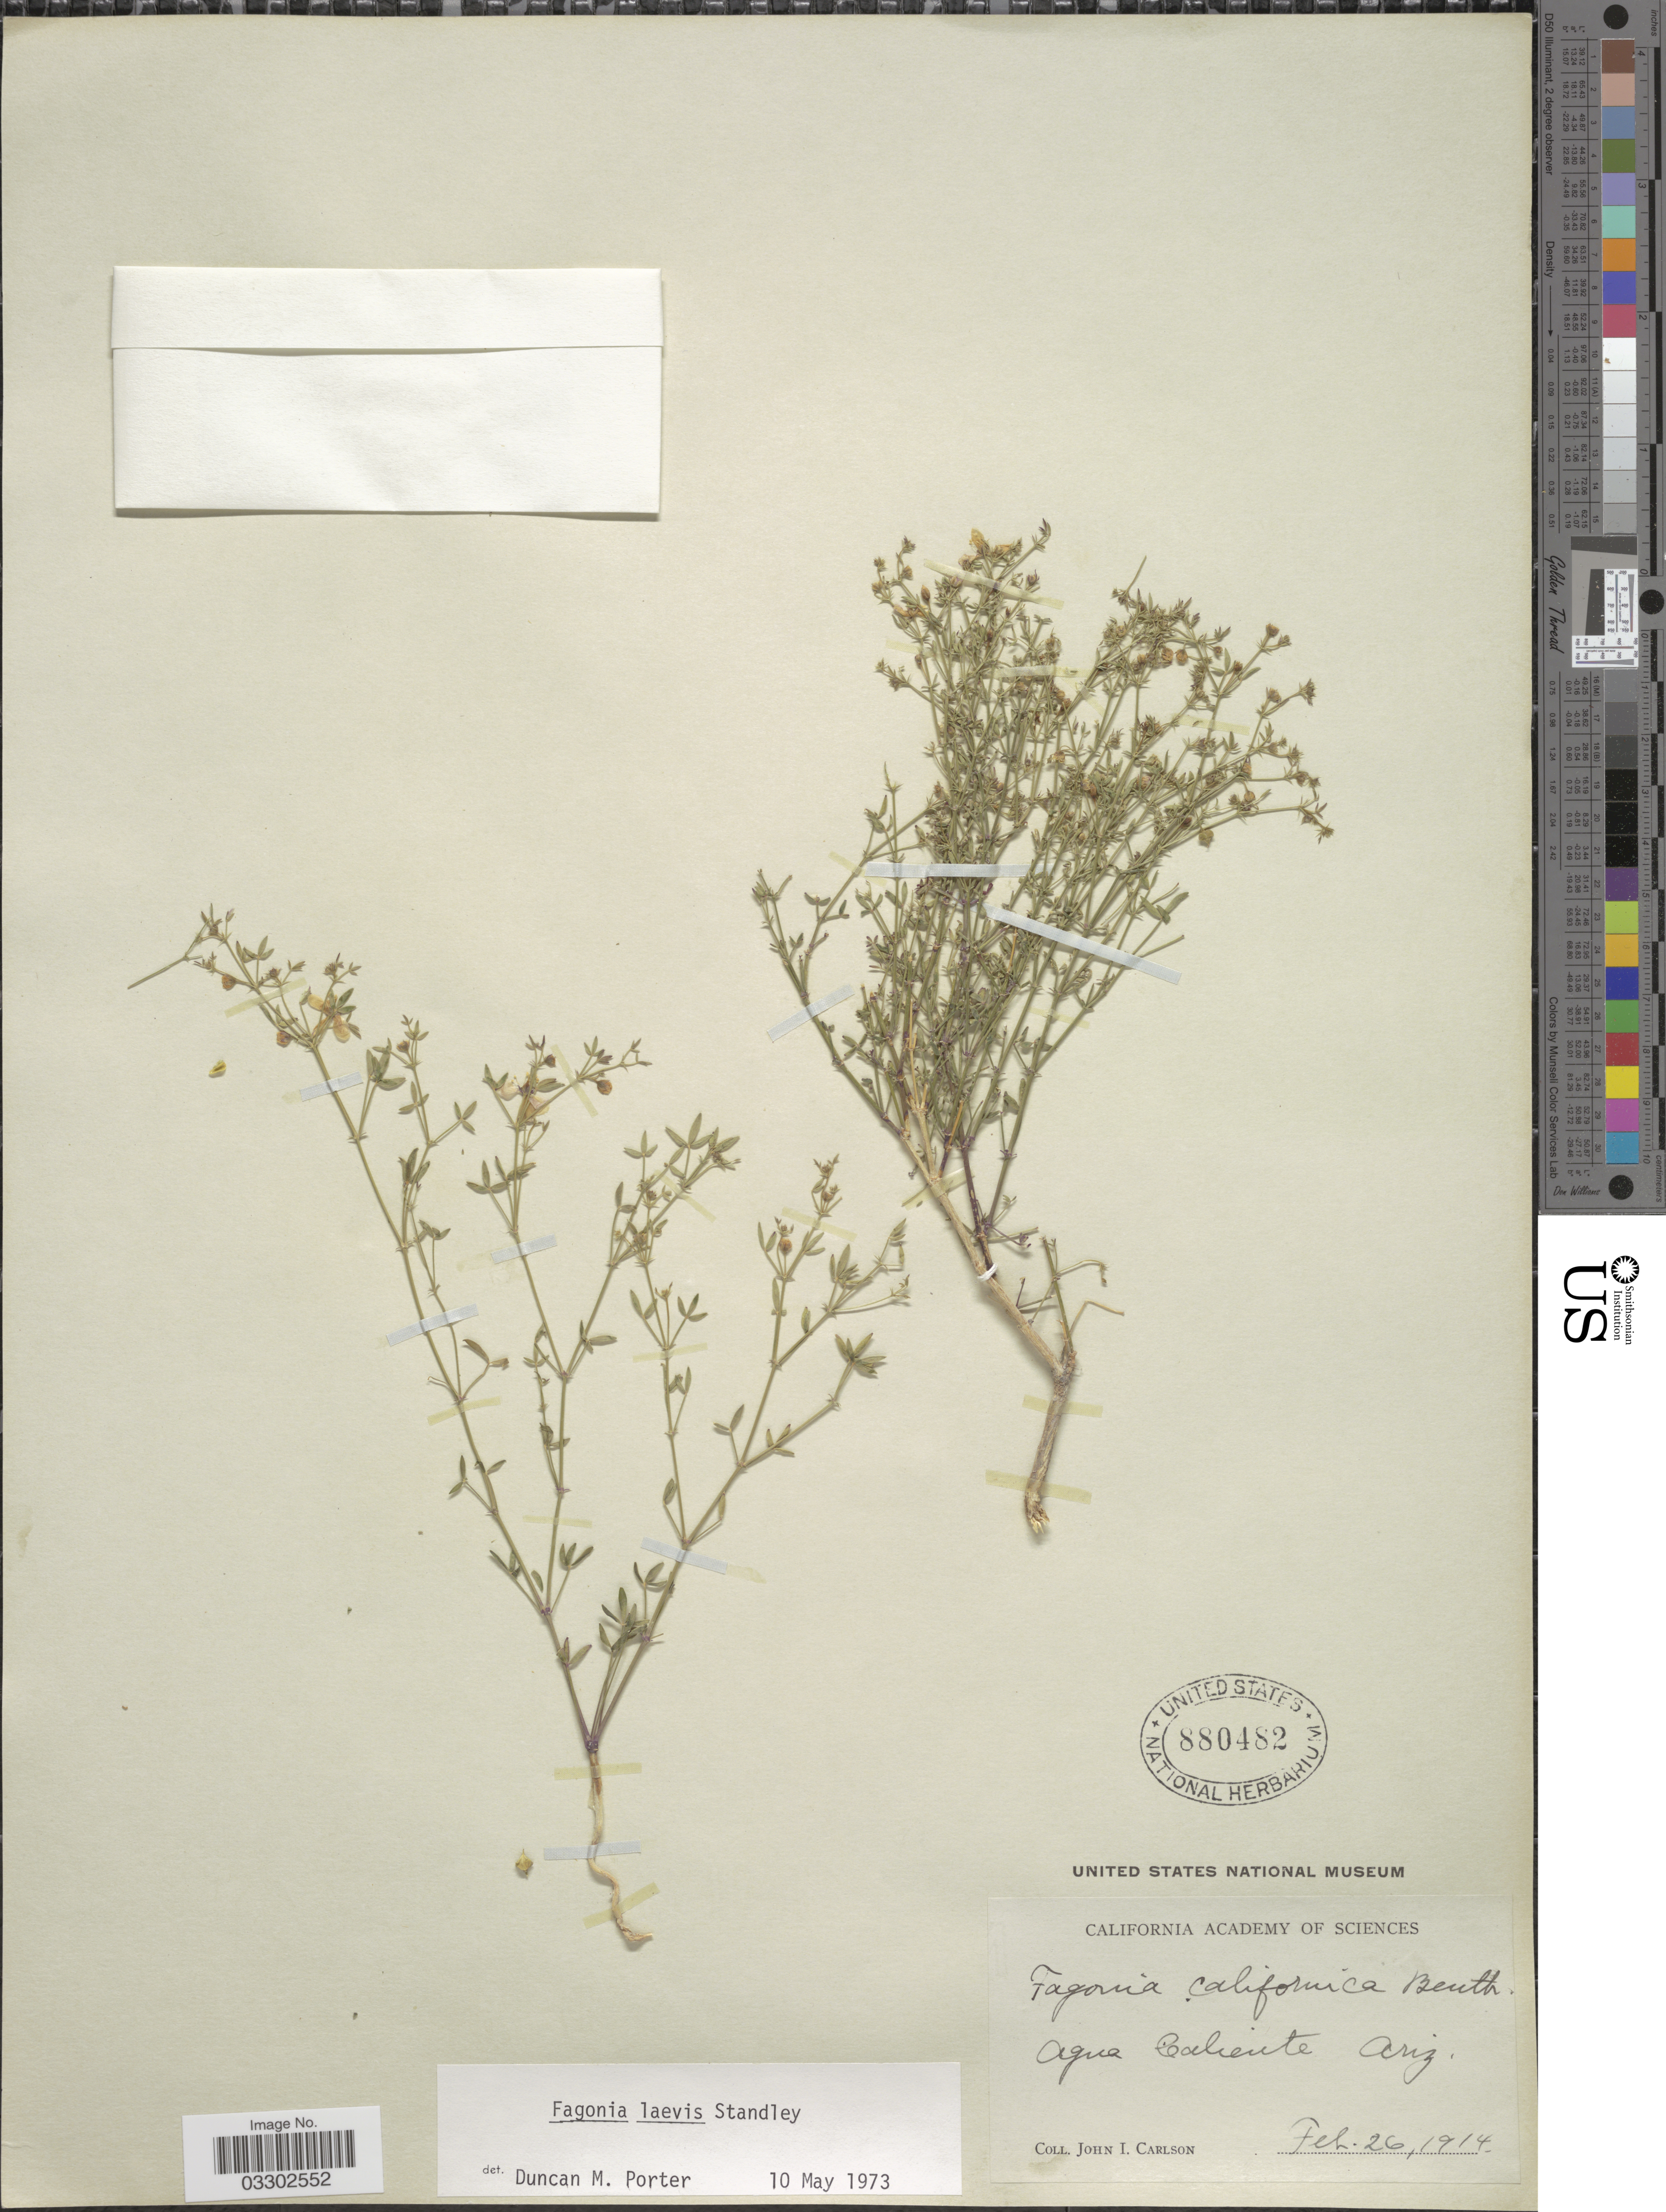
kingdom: Plantae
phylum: Tracheophyta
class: Magnoliopsida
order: Zygophyllales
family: Zygophyllaceae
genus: Fagonia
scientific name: Fagonia laevis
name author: Standl.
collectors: J. Carlson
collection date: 1914-02-26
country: United States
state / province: Arizona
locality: Agua Caliente.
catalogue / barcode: US 880482